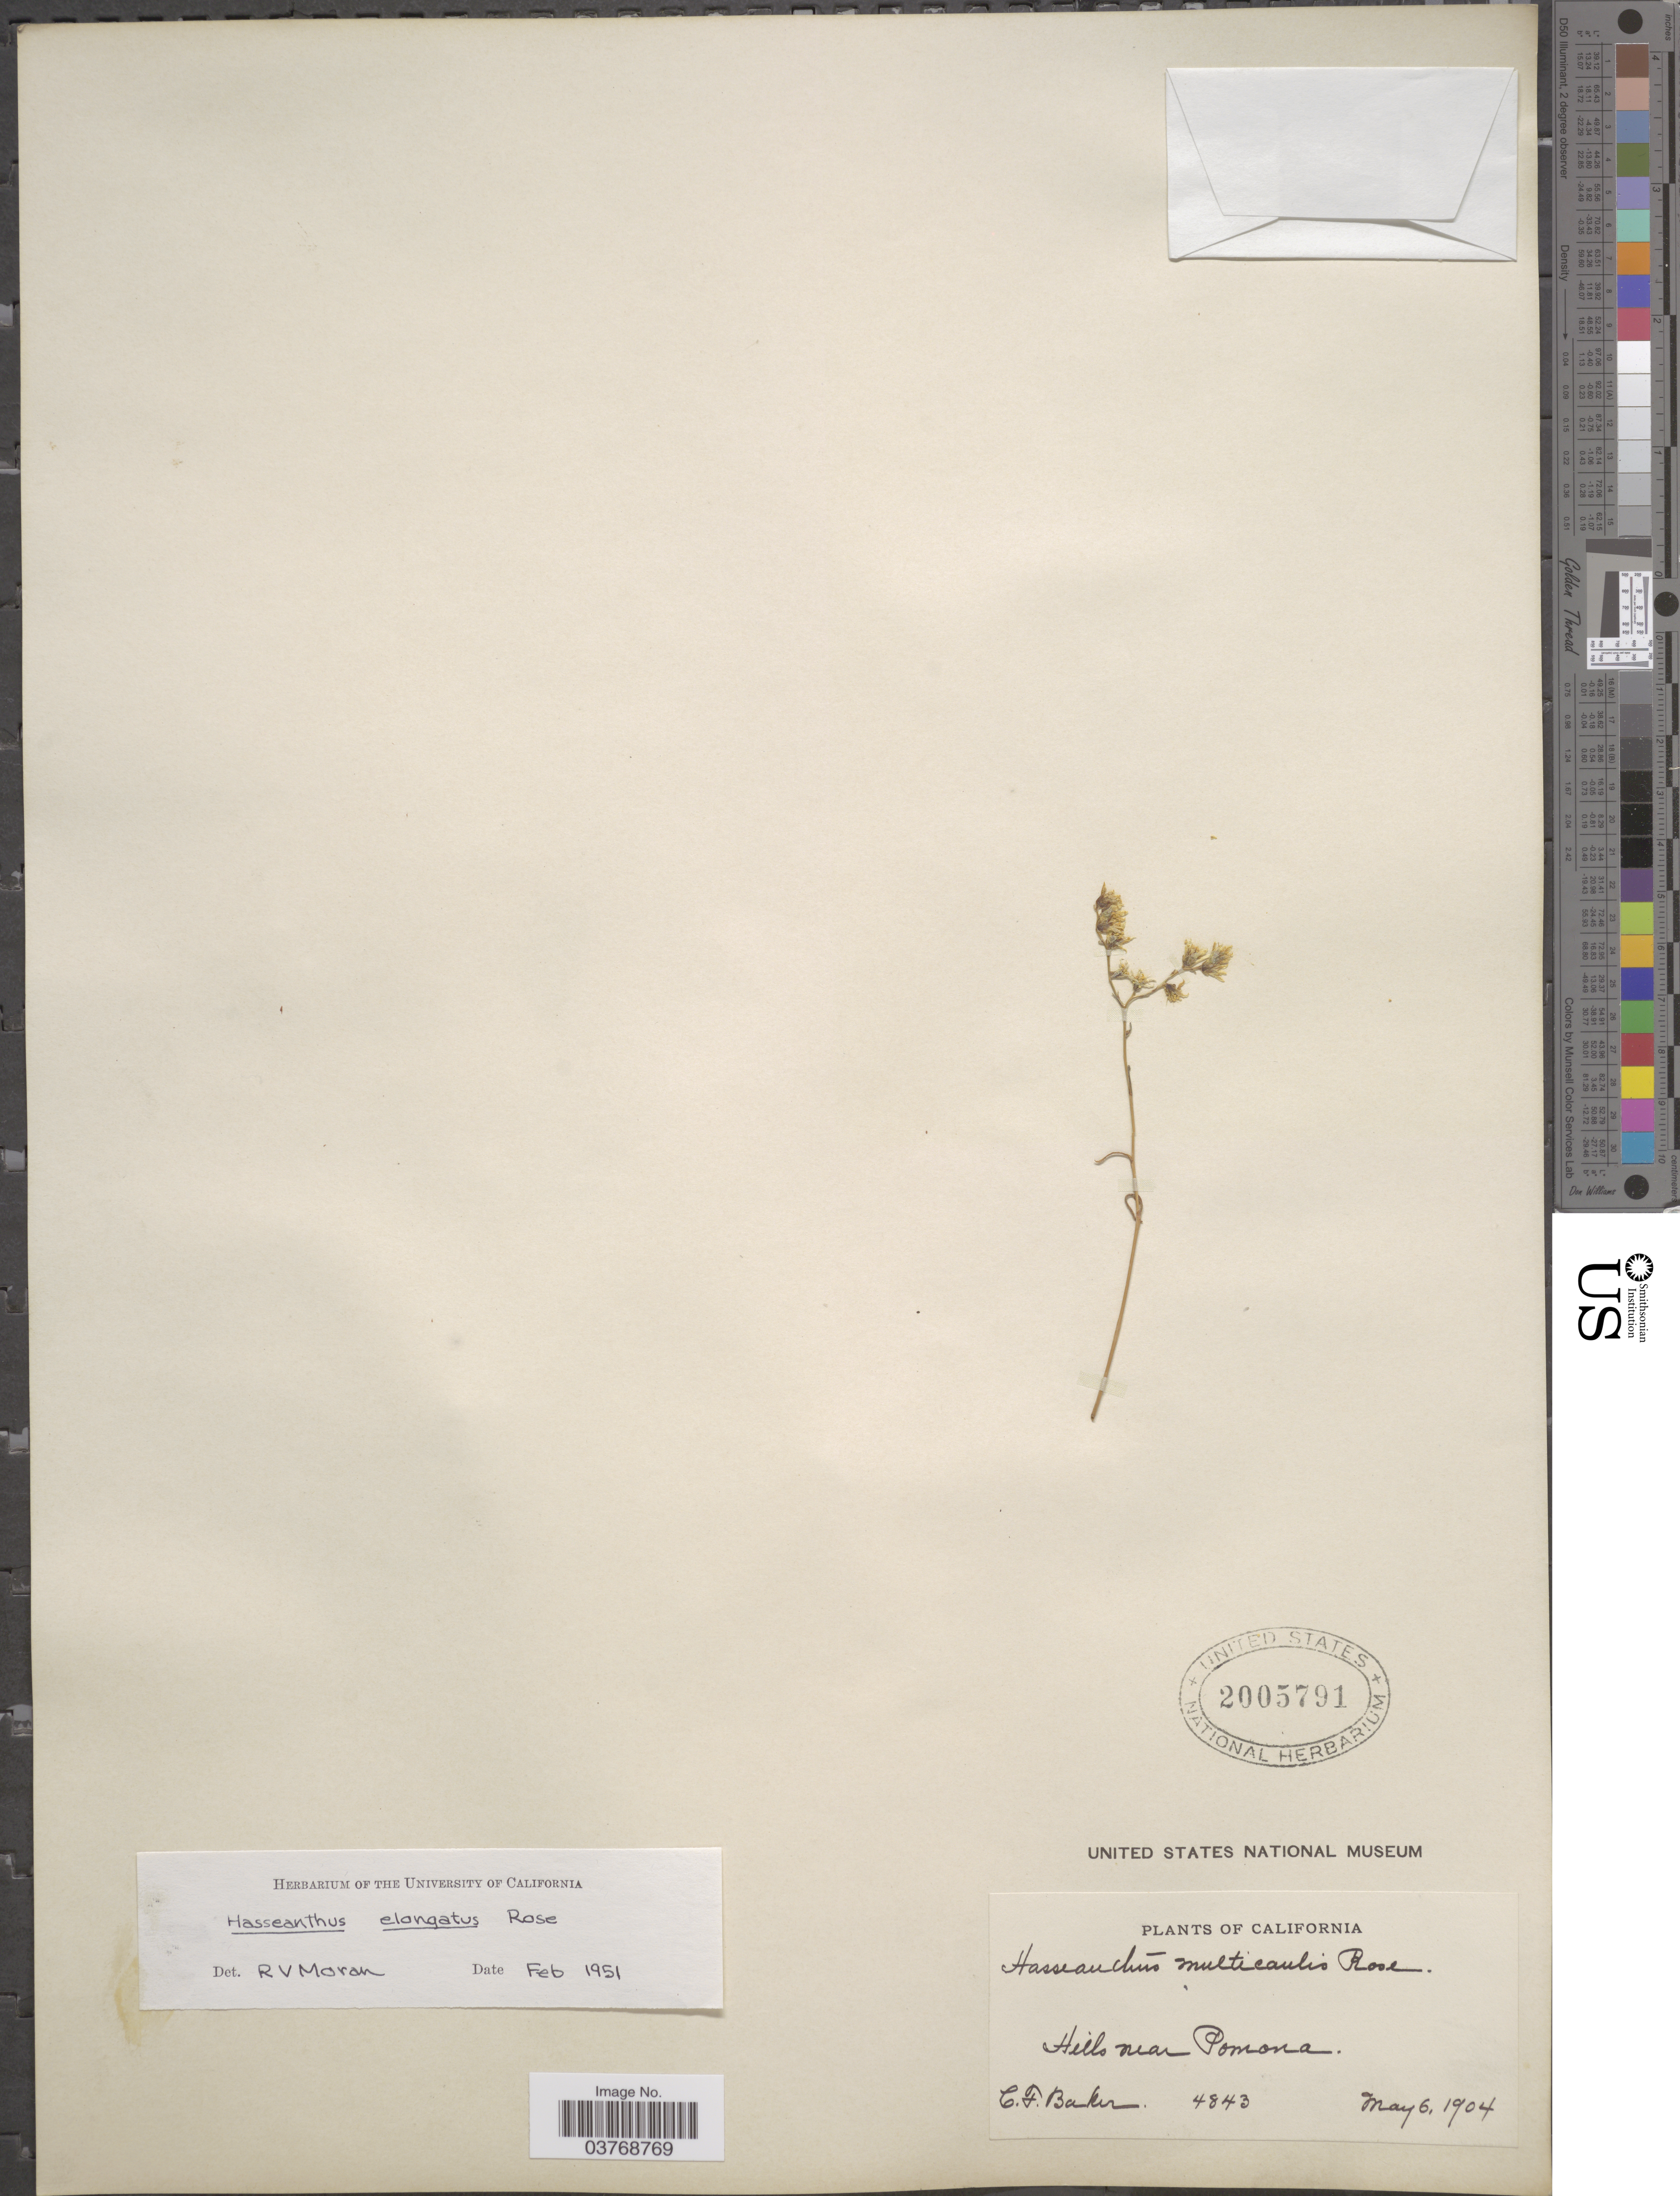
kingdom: Plantae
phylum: Tracheophyta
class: Magnoliopsida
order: Saxifragales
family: Crassulaceae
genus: Dudleya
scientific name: Dudleya multicaulis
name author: (Rose) Moran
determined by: Strong, Mark T., (BOT), Smithsonian Institution - National Museum of Natural History (UNITED STATES)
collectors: C. F. Baker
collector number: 4843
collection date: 1904-05-06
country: United States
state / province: California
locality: Hills near Pomona.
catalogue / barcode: US 2005791